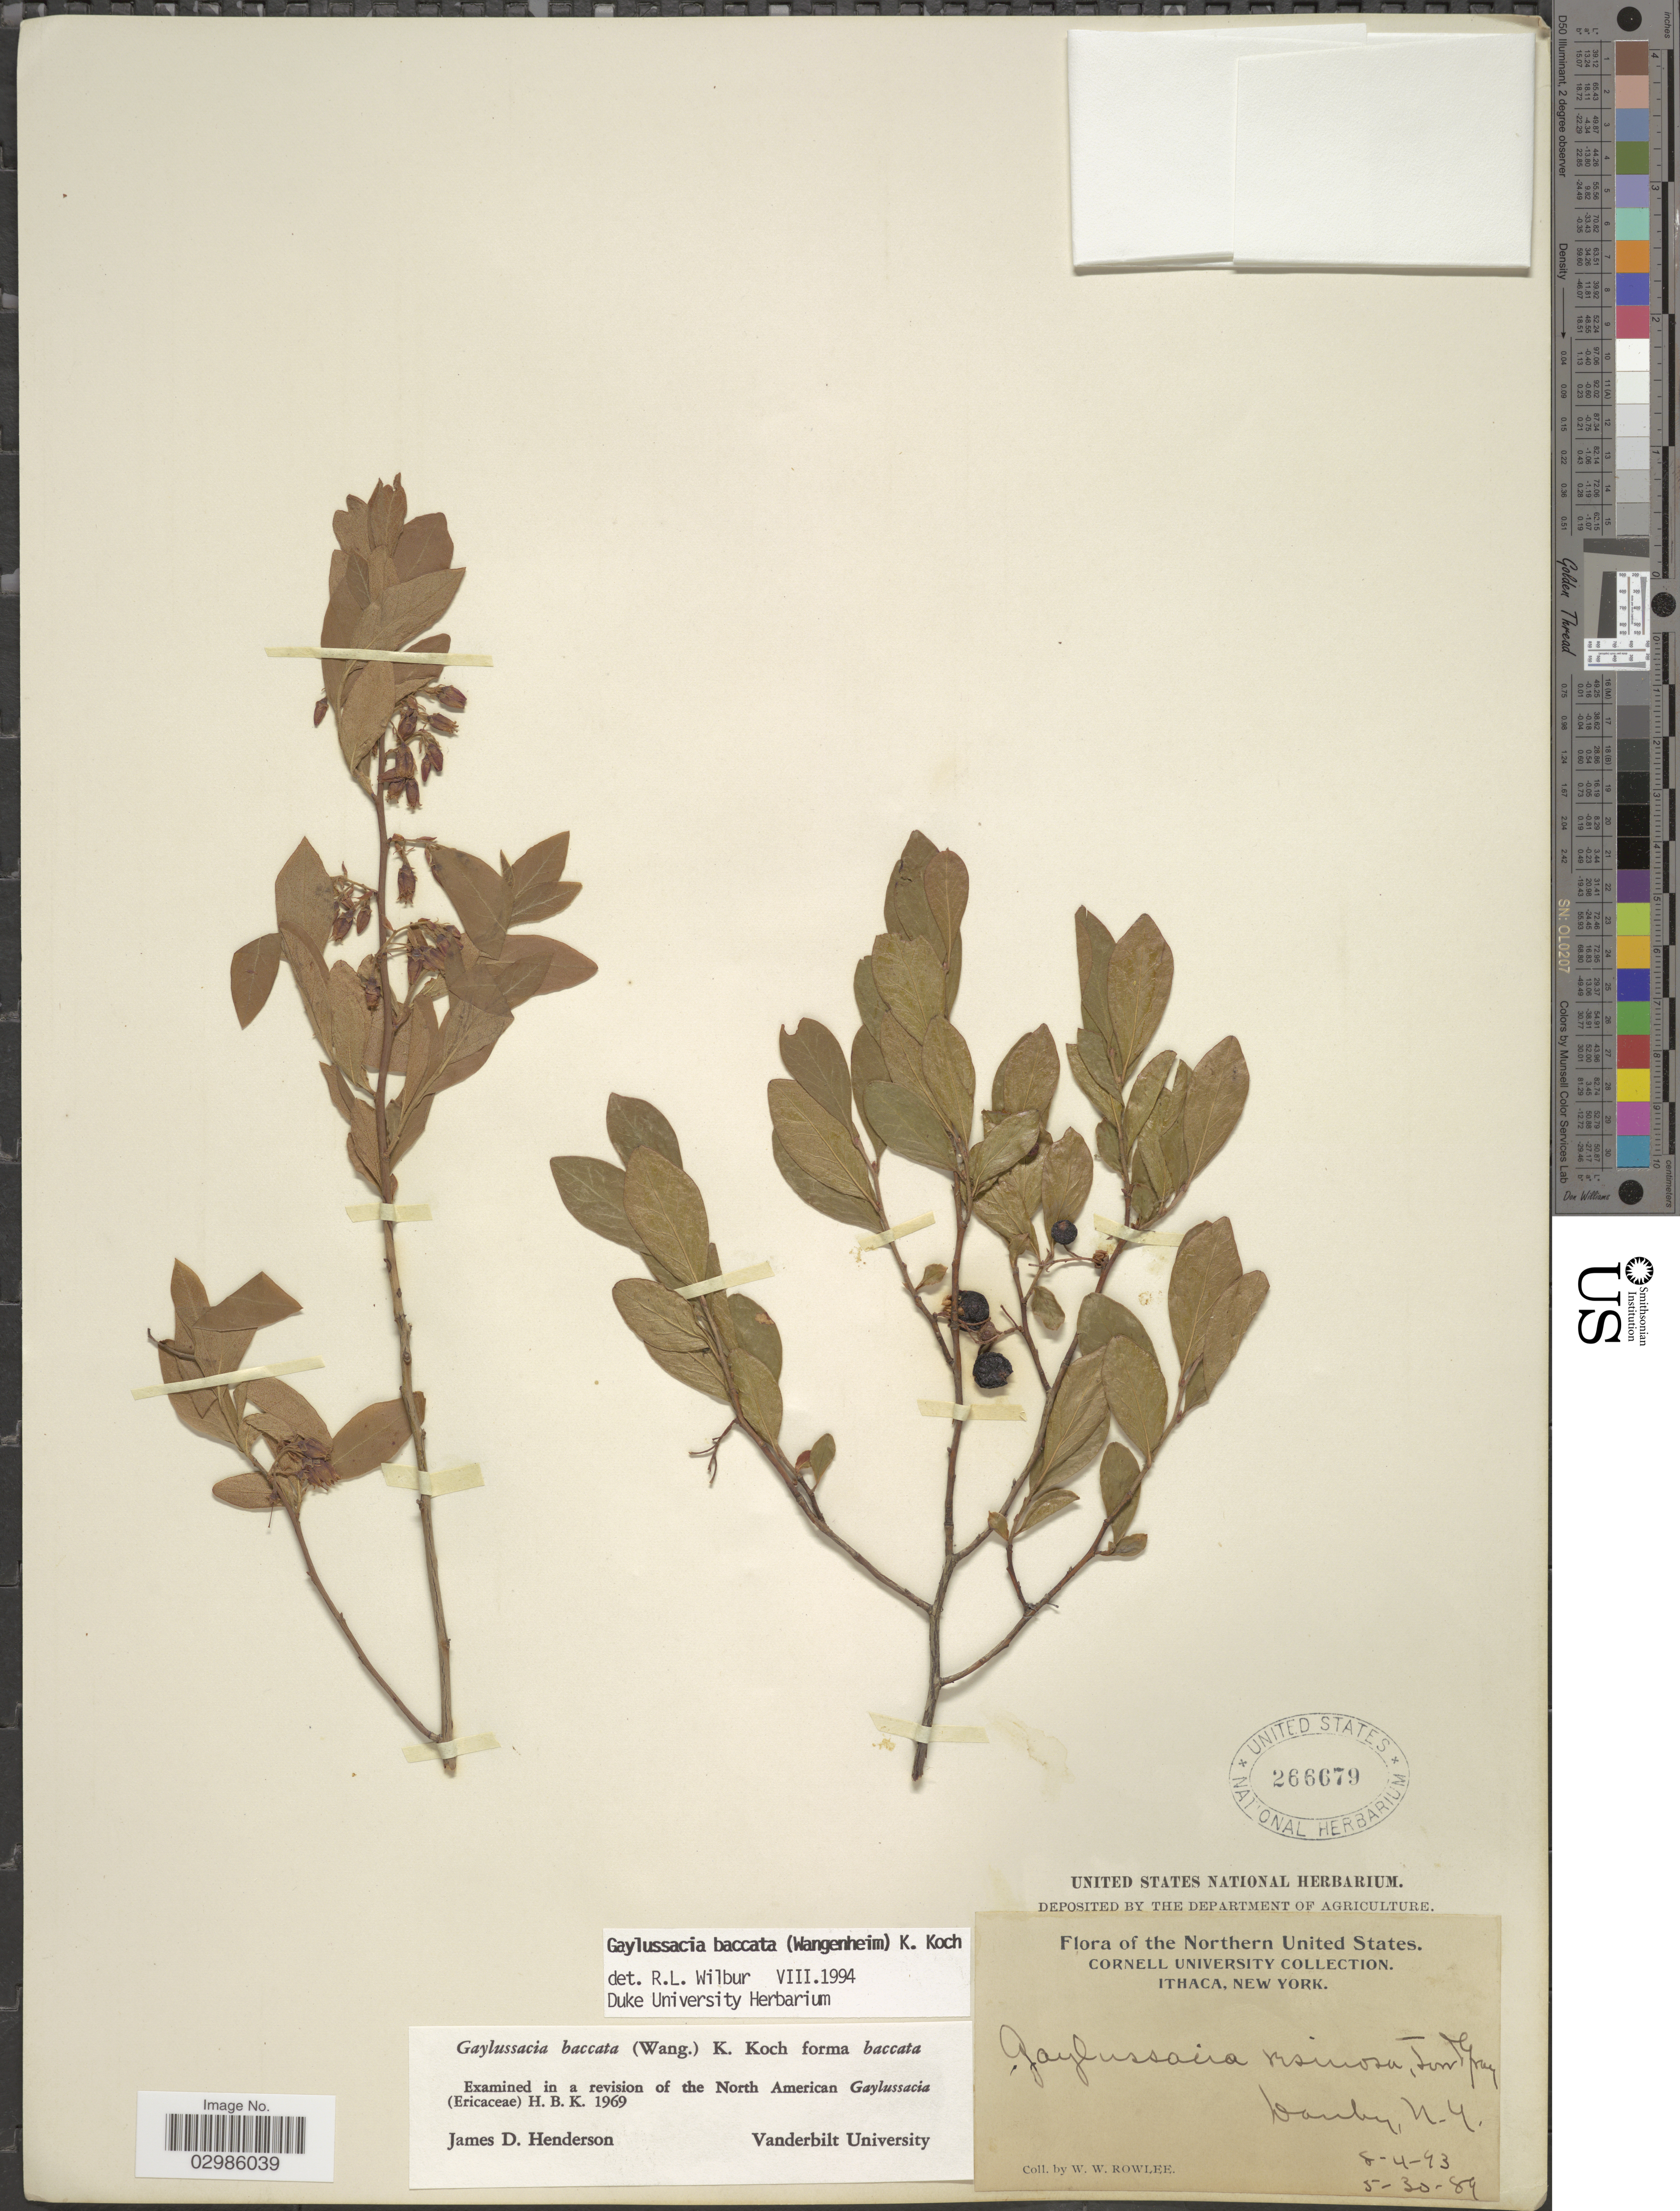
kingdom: Plantae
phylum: Tracheophyta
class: Magnoliopsida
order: Ericales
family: Ericaceae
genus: Gaylussacia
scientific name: Gaylussacia baccata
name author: (Wangenh.) K. Koch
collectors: W. W. Rowlee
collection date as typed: Transcribed d/m/y: 30/5/89 to 8/4/93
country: United States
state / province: New York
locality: Danby.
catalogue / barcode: US 266679